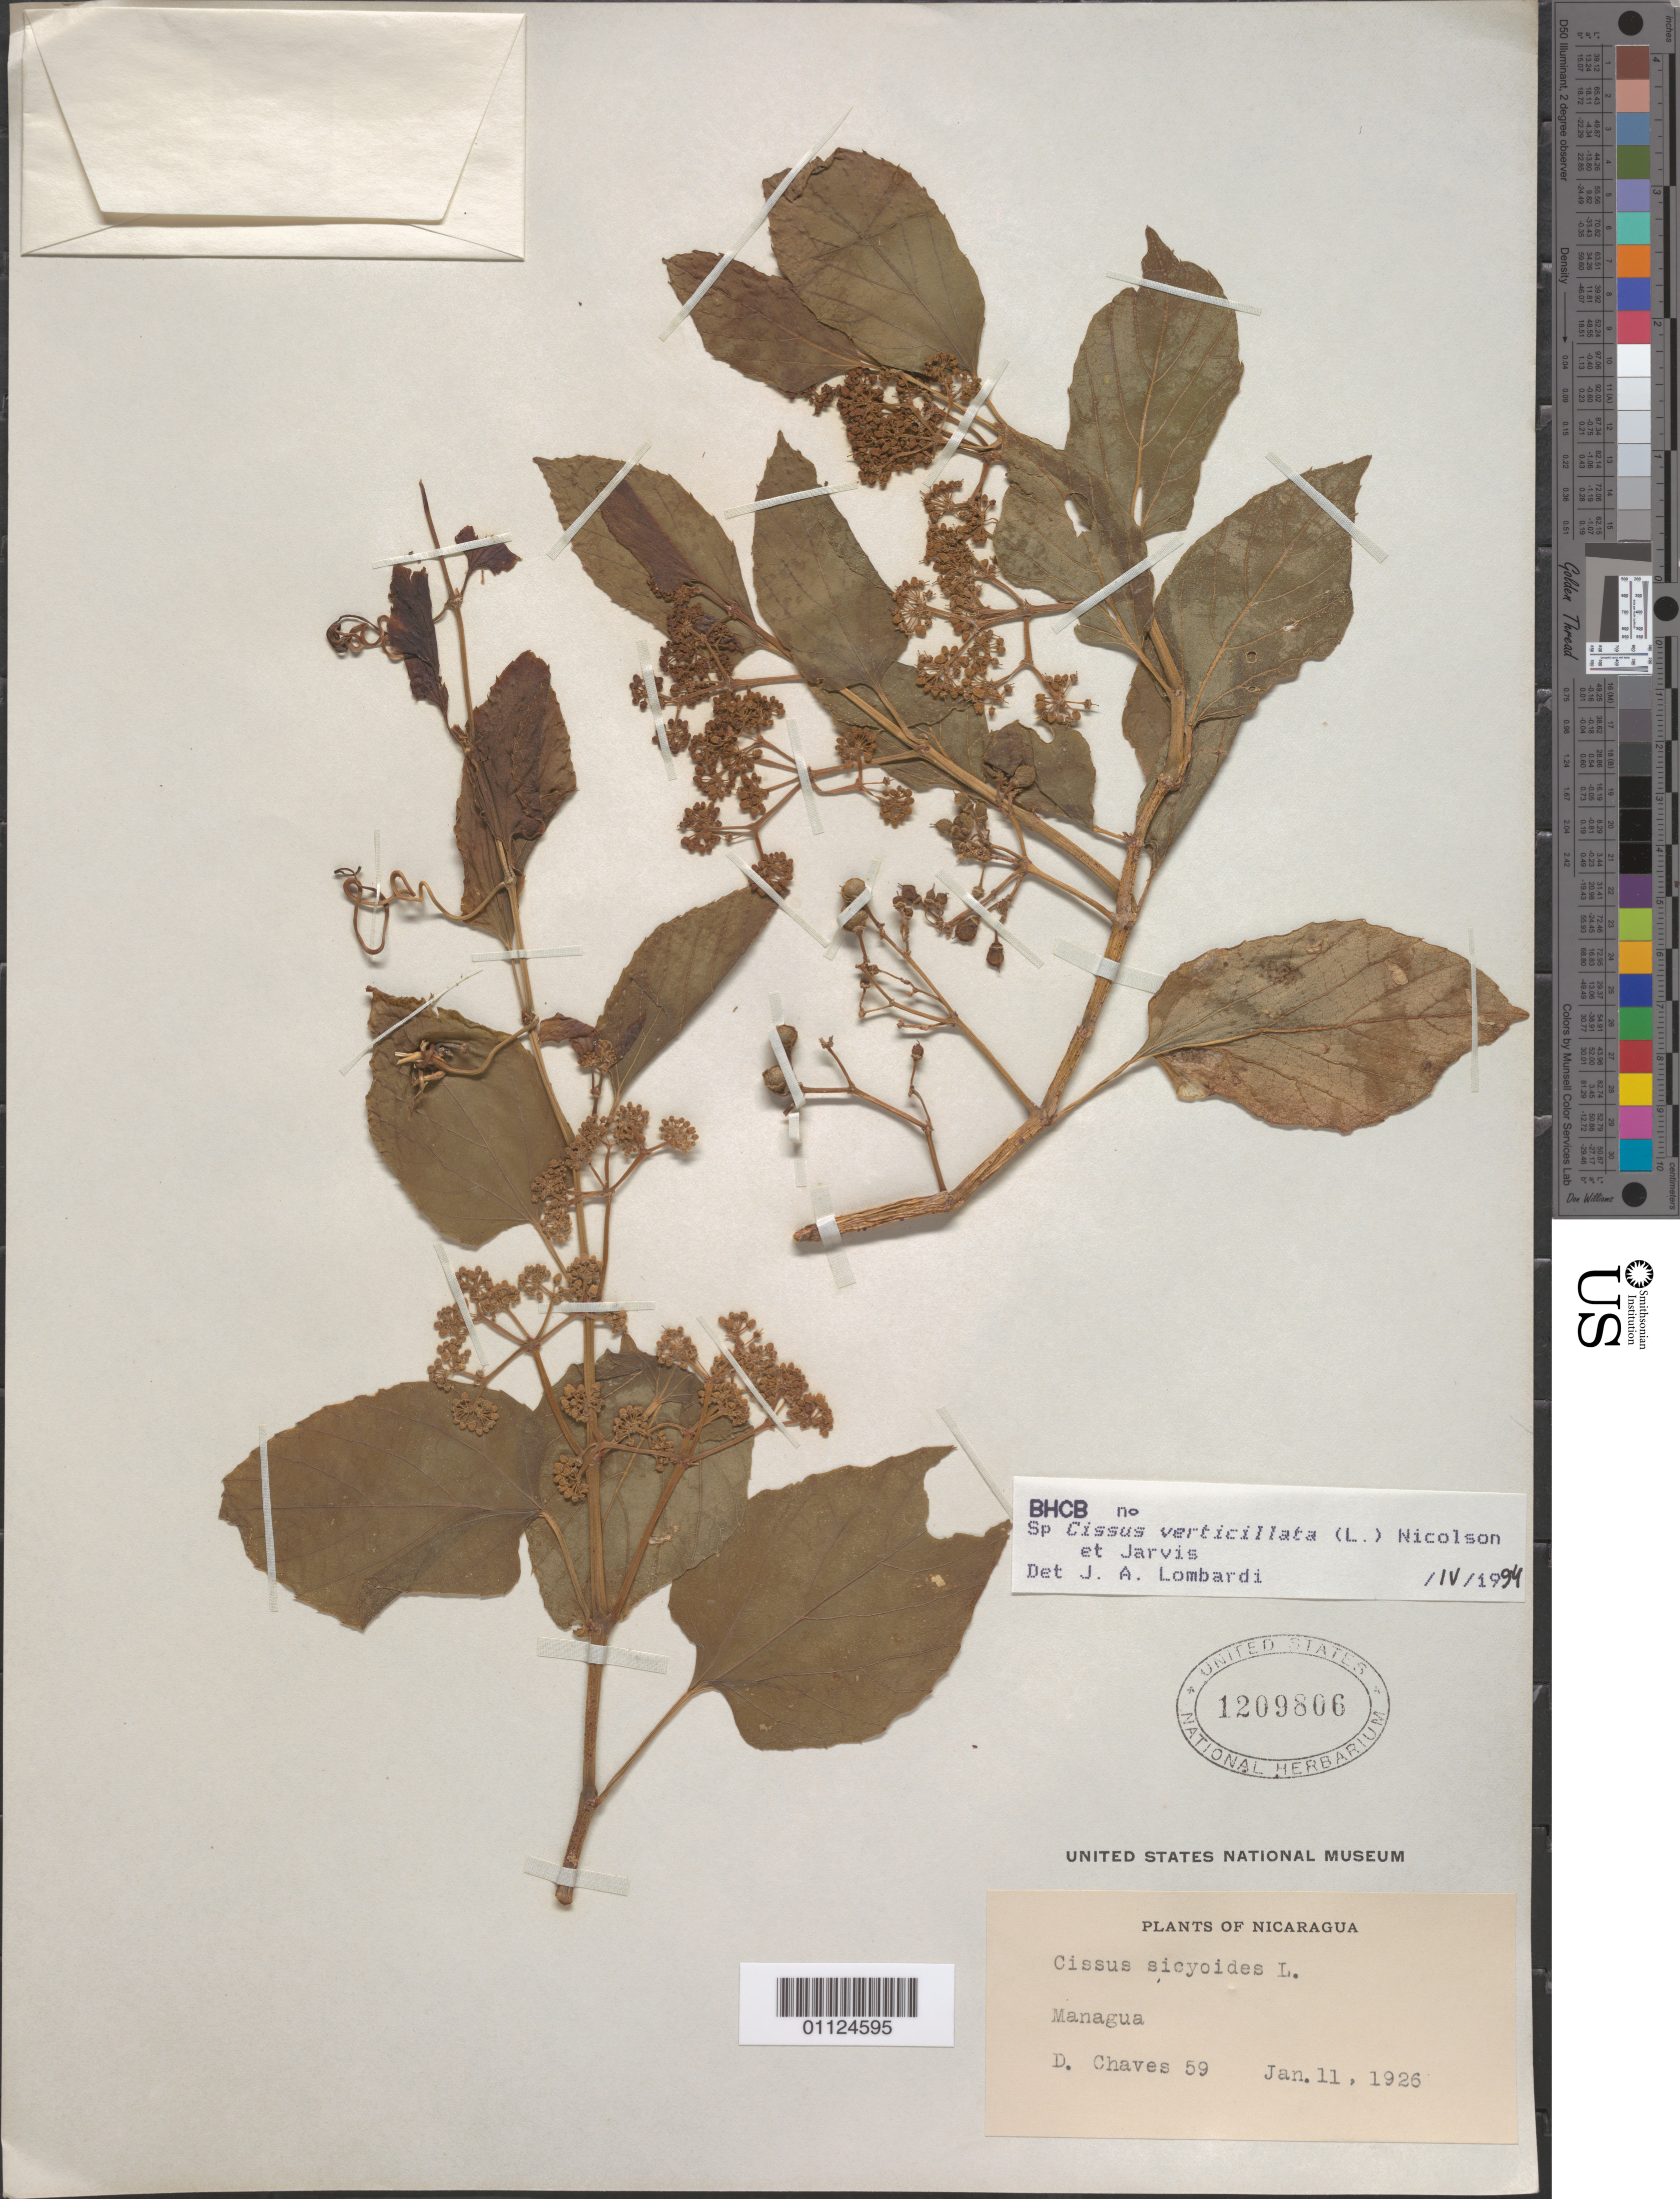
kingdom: Plantae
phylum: Tracheophyta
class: Magnoliopsida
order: Vitales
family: Vitaceae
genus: Cissus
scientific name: Cissus verticillata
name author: (L.) Nicolson & C.E. Jarvis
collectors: D. Chaves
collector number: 59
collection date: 1926-01-11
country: Nicaragua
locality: Managua.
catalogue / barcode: US 1209806